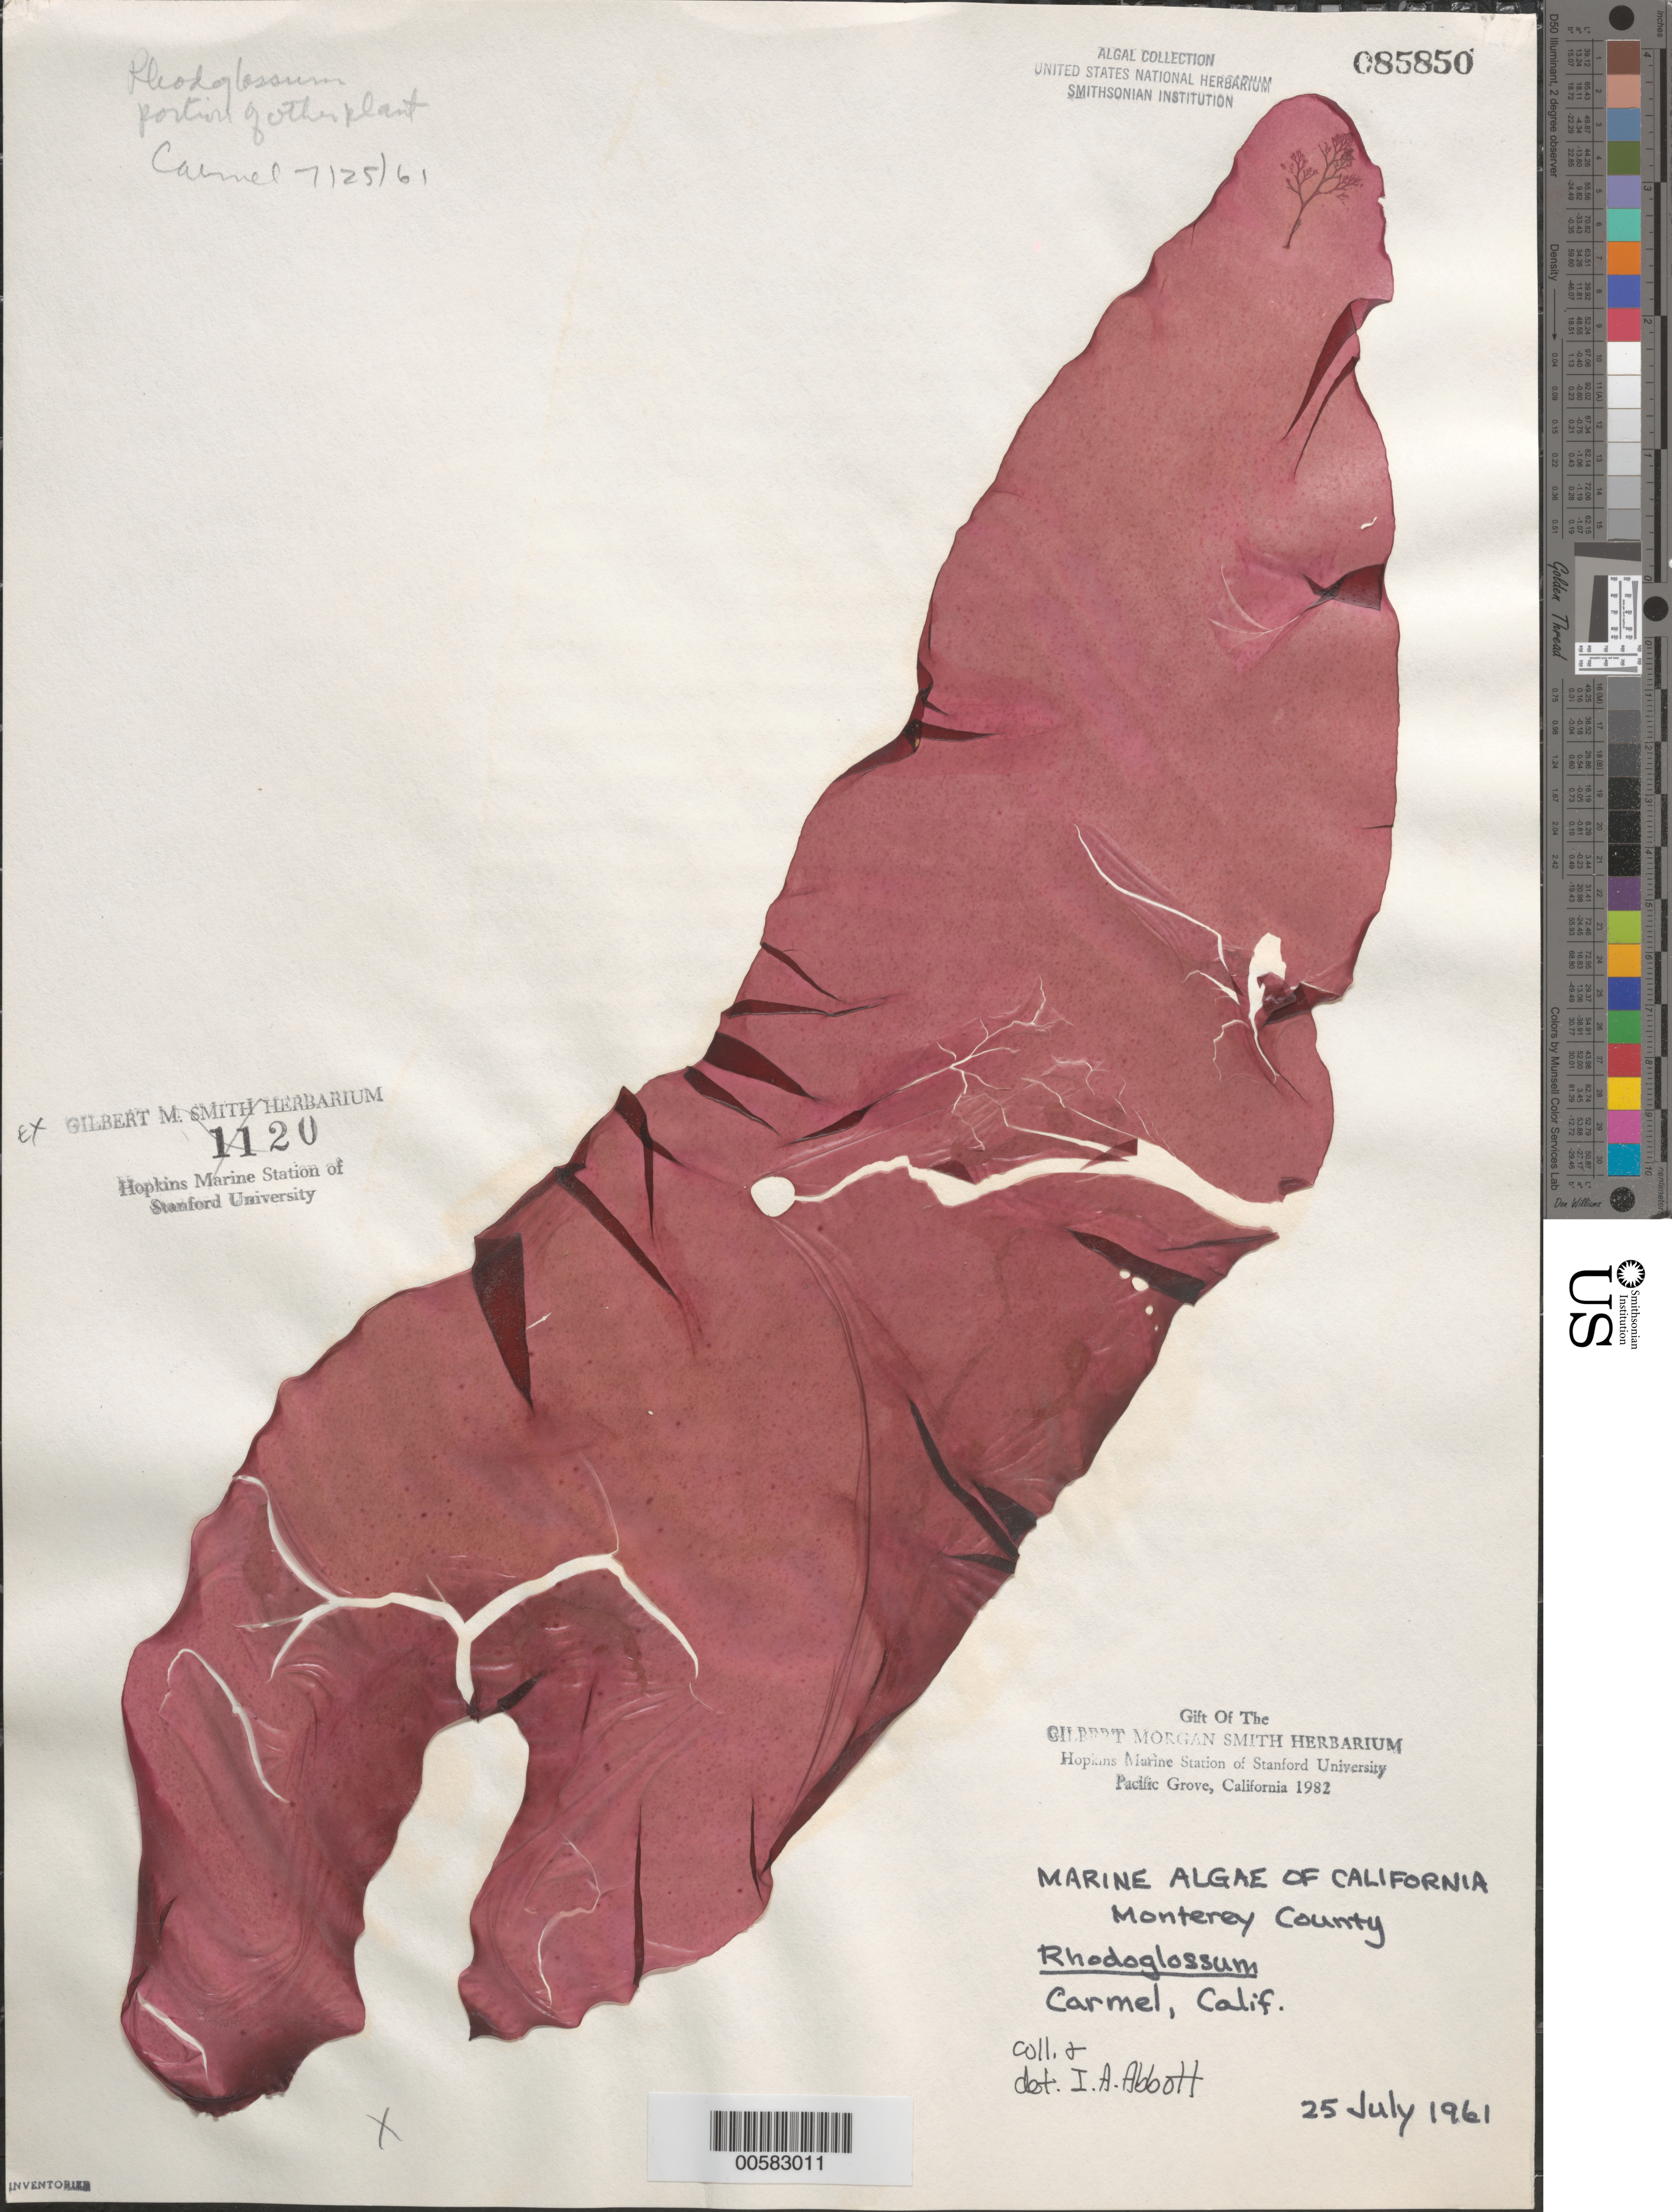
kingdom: Plantae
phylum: Rhodophyta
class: Florideophyceae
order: Gigartinales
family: Gigartinaceae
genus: Rhodoglossum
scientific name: Rhodoglossum sp.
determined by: Abbott, Isabella A.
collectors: I. A. Abbott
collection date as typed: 25 Jul 1961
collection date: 1961-07-25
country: United States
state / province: California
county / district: Monterey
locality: Carmel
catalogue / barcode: US 85850